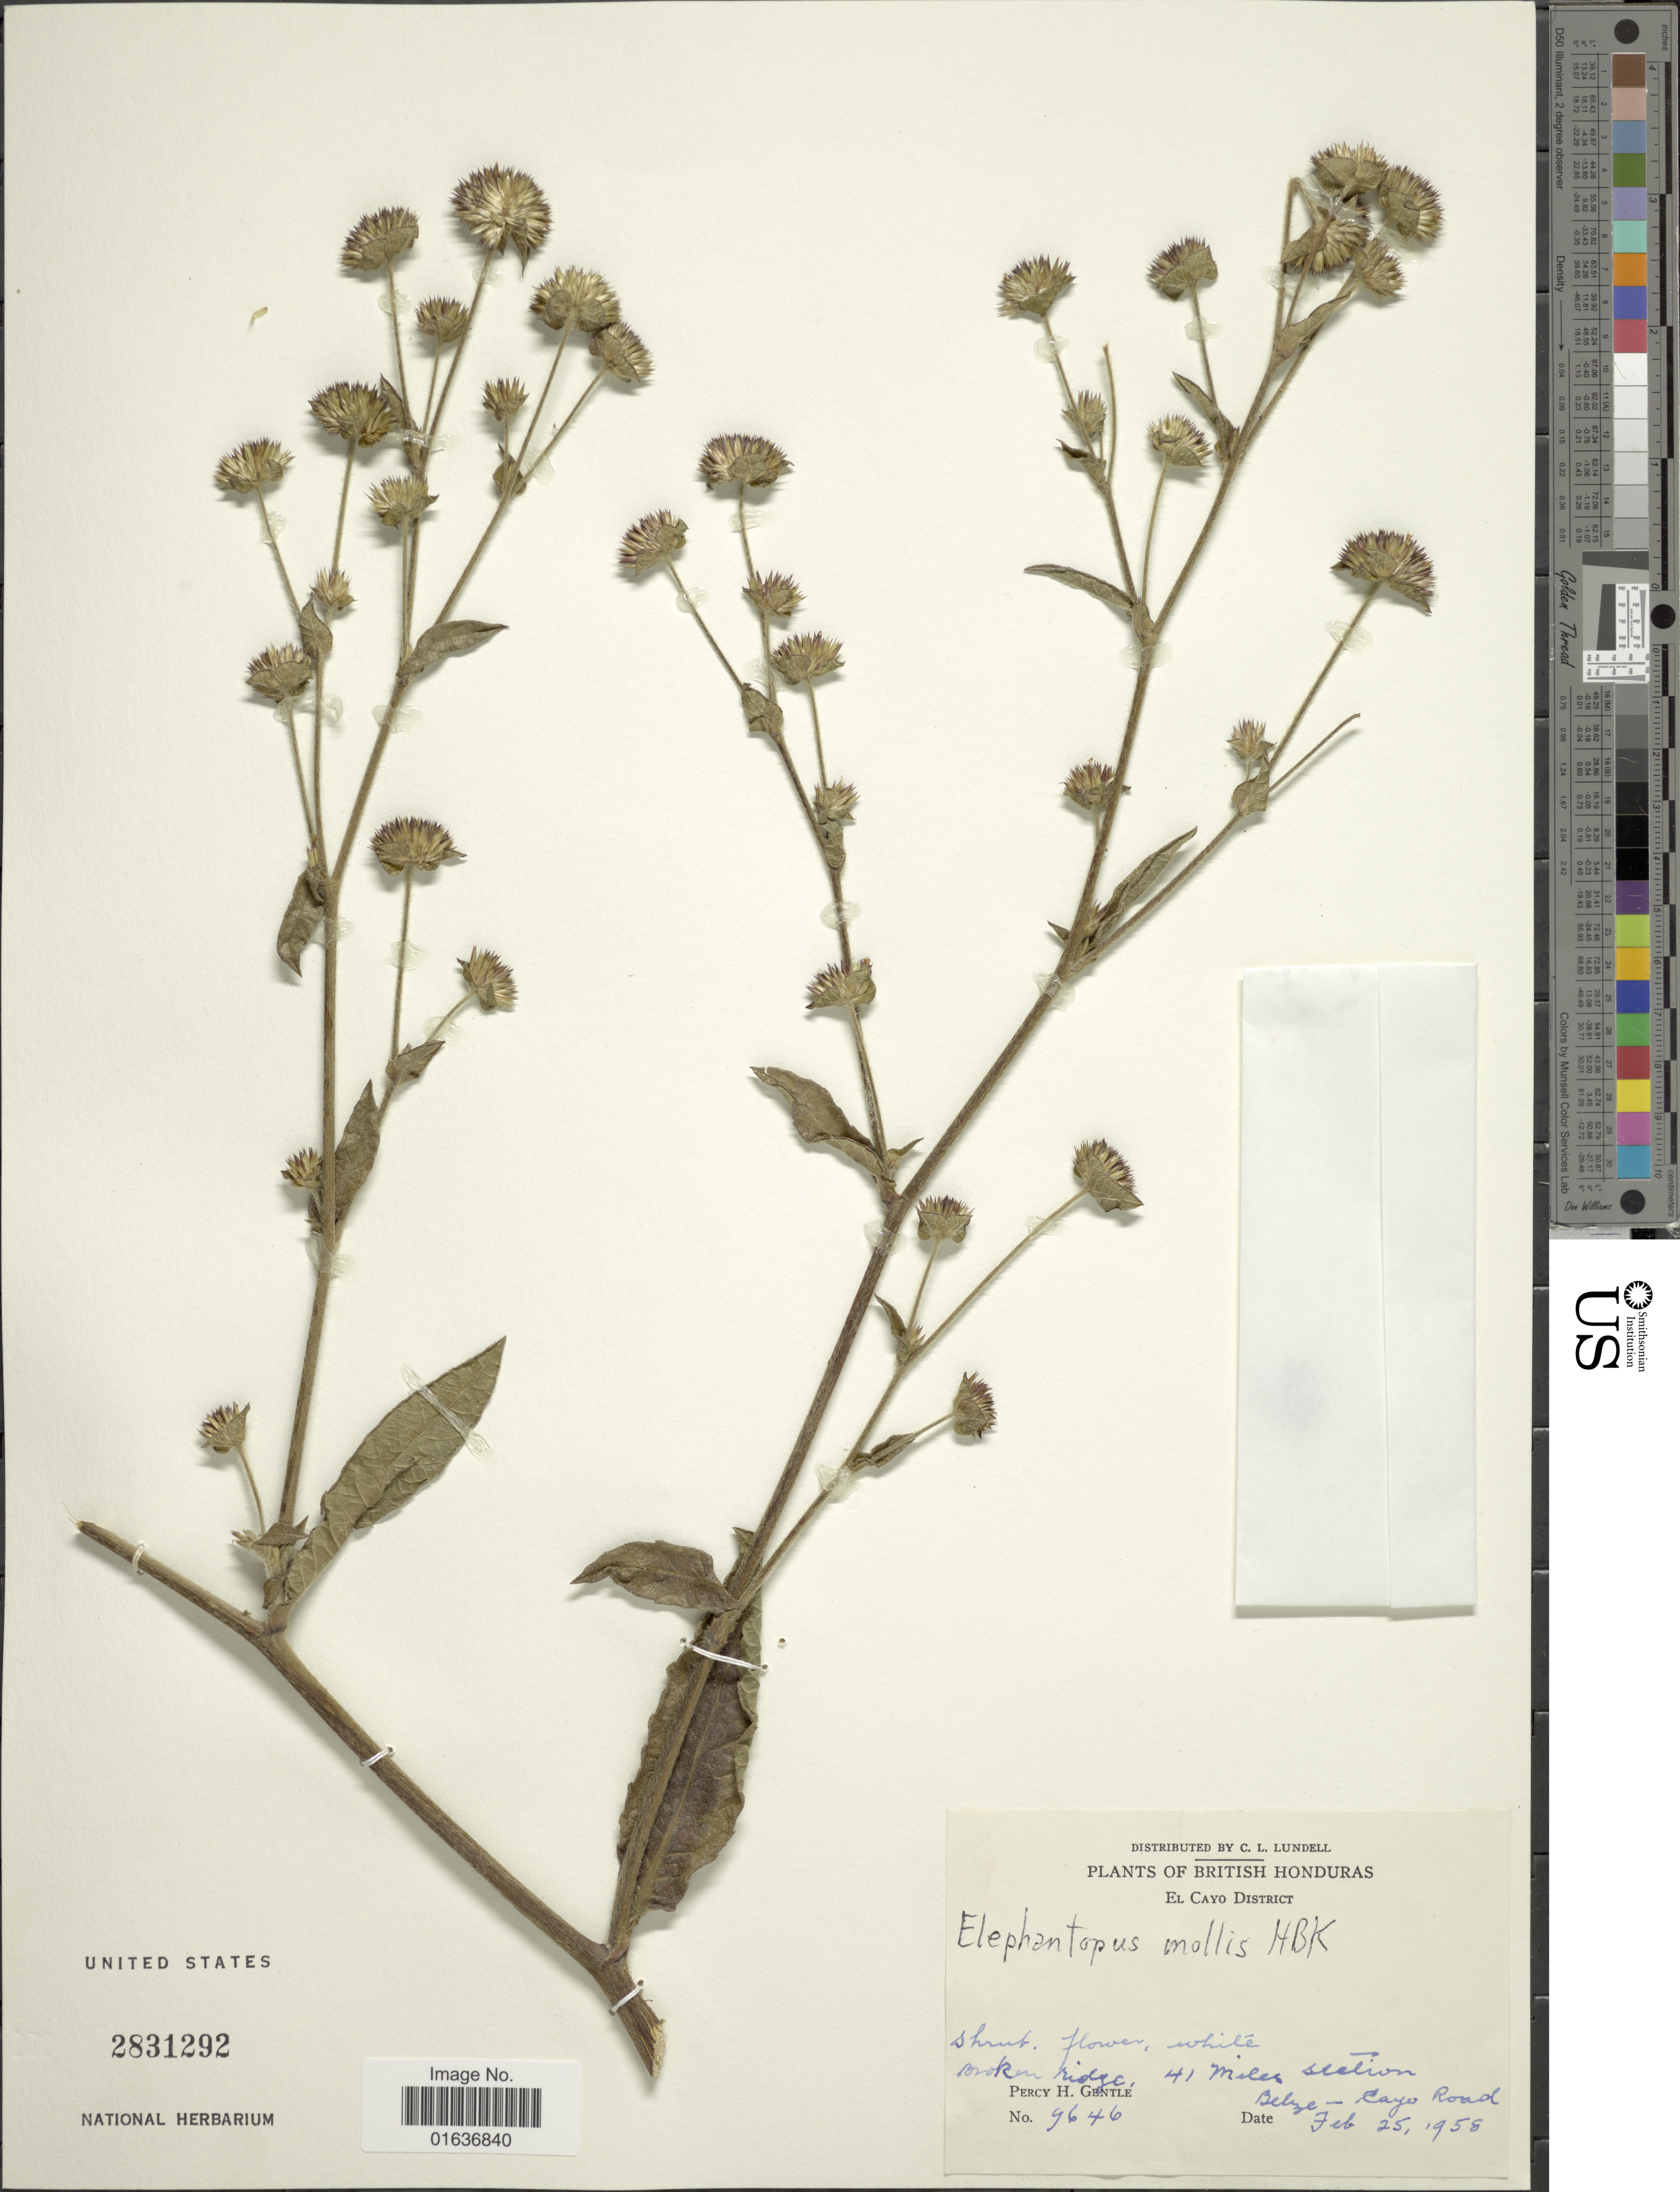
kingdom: Plantae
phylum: Tracheophyta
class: Magnoliopsida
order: Asterales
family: Asteraceae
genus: Elephantopus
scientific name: Elephantopus mollis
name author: Kunth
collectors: P. H. Gentle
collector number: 9646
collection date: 1958-02-25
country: Belize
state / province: Cayo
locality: British Honduras, El Cayo District, broken bridge, 41 miles section, Cayo road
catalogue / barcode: US 2831292